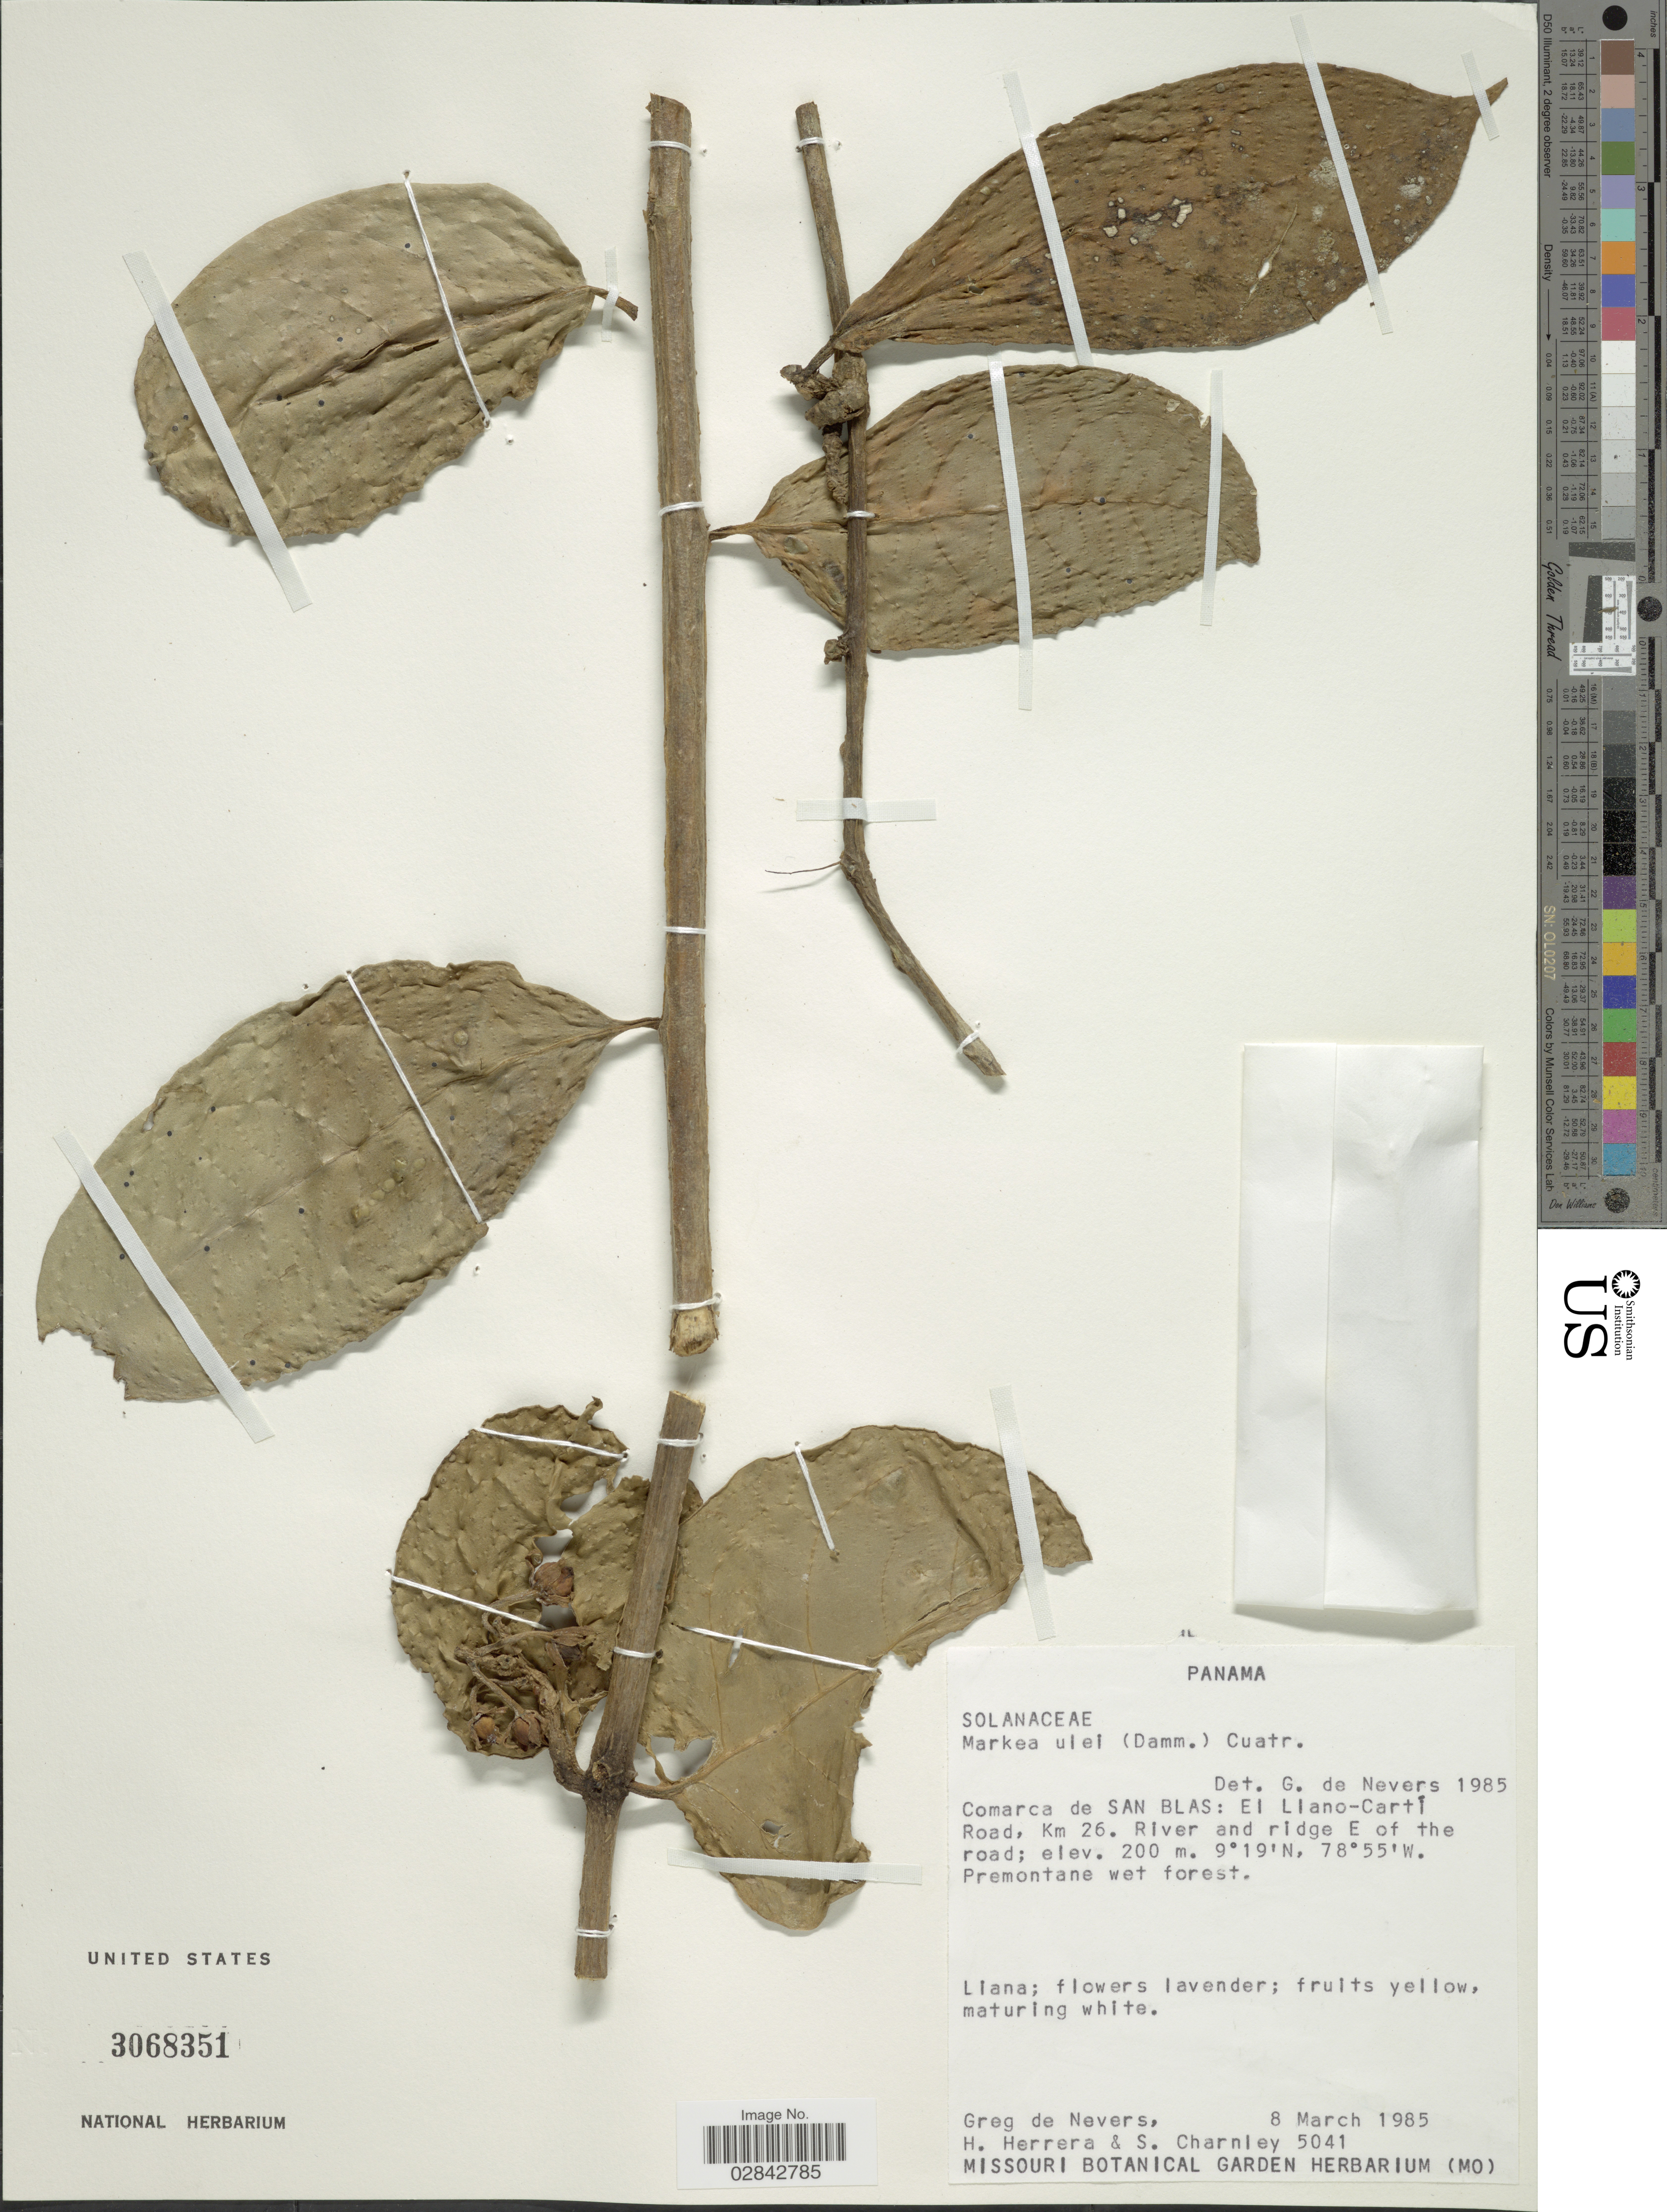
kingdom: Plantae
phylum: Tracheophyta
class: Magnoliopsida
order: Solanales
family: Solanaceae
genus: Markea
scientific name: Markea ulei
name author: (Dammer) Cuatrec.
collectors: G. C. de Nevers, H. Herrera & S. Charnley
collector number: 5041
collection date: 1985-03-08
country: Panama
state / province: Kuna Yala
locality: Comarca de San Blas: El Llano-Cartí Road, km 26. River and ridge E of the road.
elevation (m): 200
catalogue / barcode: US 3068351